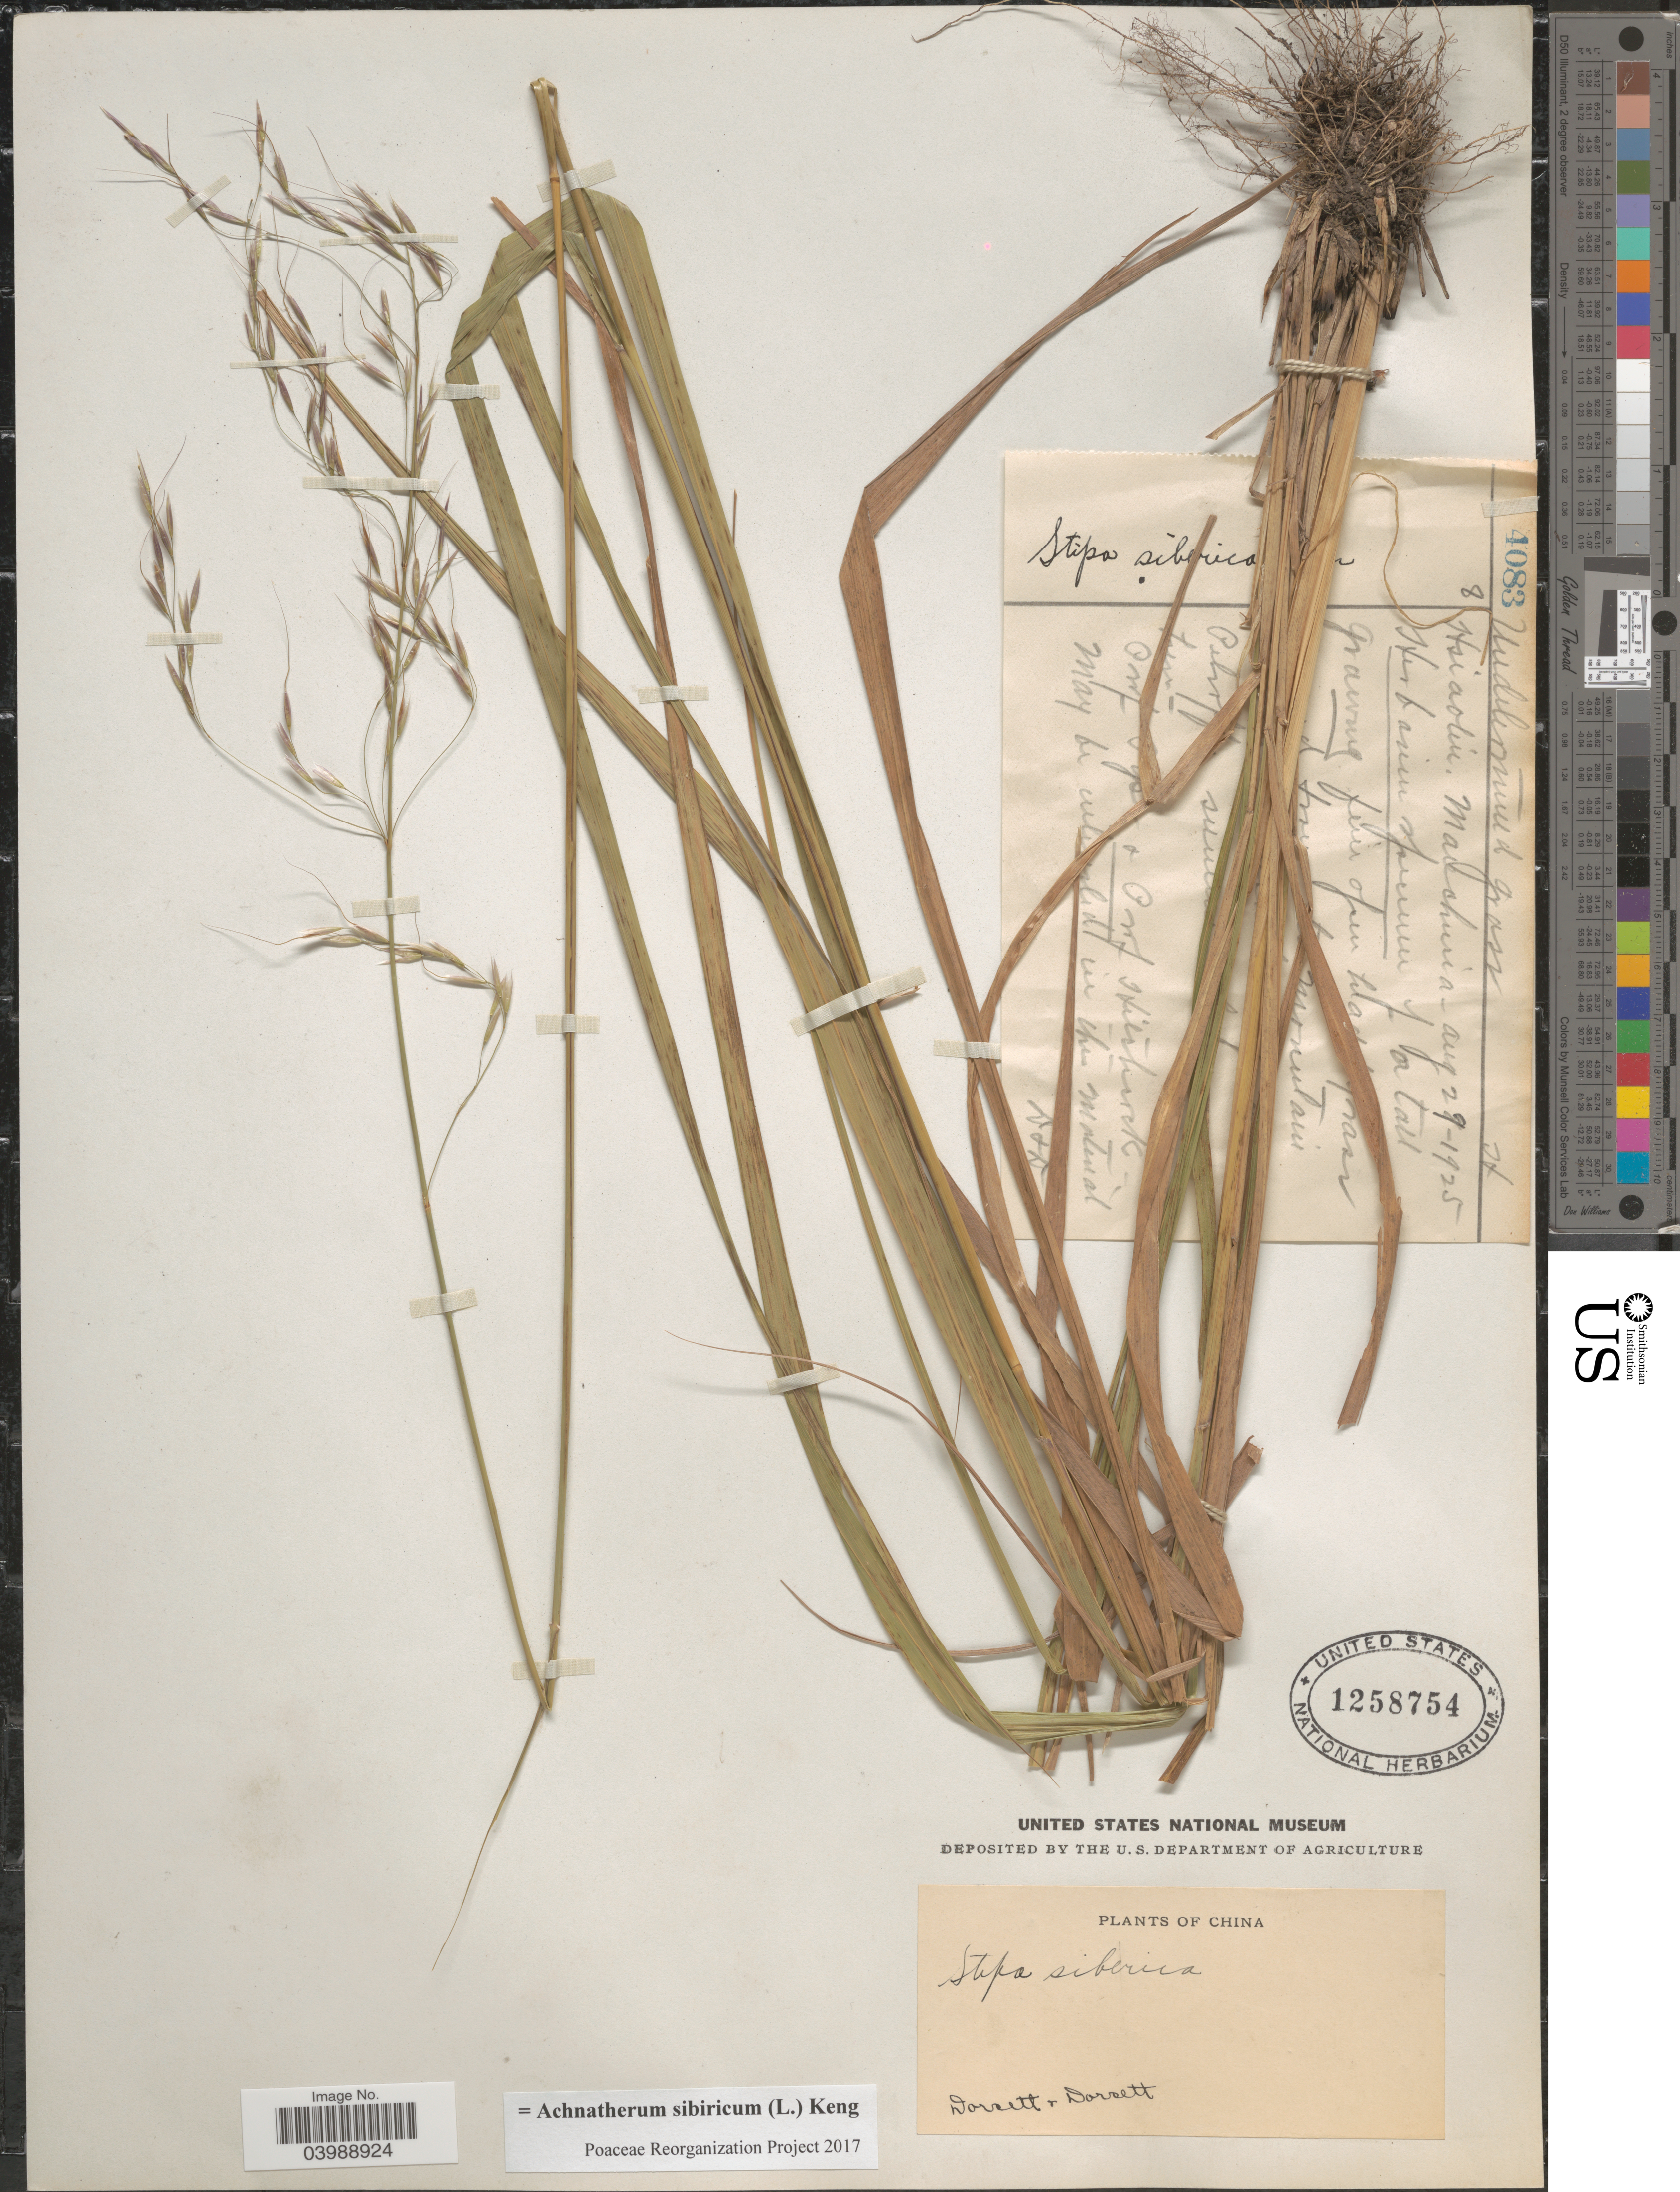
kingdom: Plantae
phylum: Tracheophyta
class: Liliopsida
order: Poales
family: Poaceae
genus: Achnatherum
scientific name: Achnatherum sibiricum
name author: (L.) Keng ex Tzvelev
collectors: -- Dorsett & -- Dorsett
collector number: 4083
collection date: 1925-08-29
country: China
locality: Hsiaolin. Manchuria.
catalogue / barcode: US 1258754